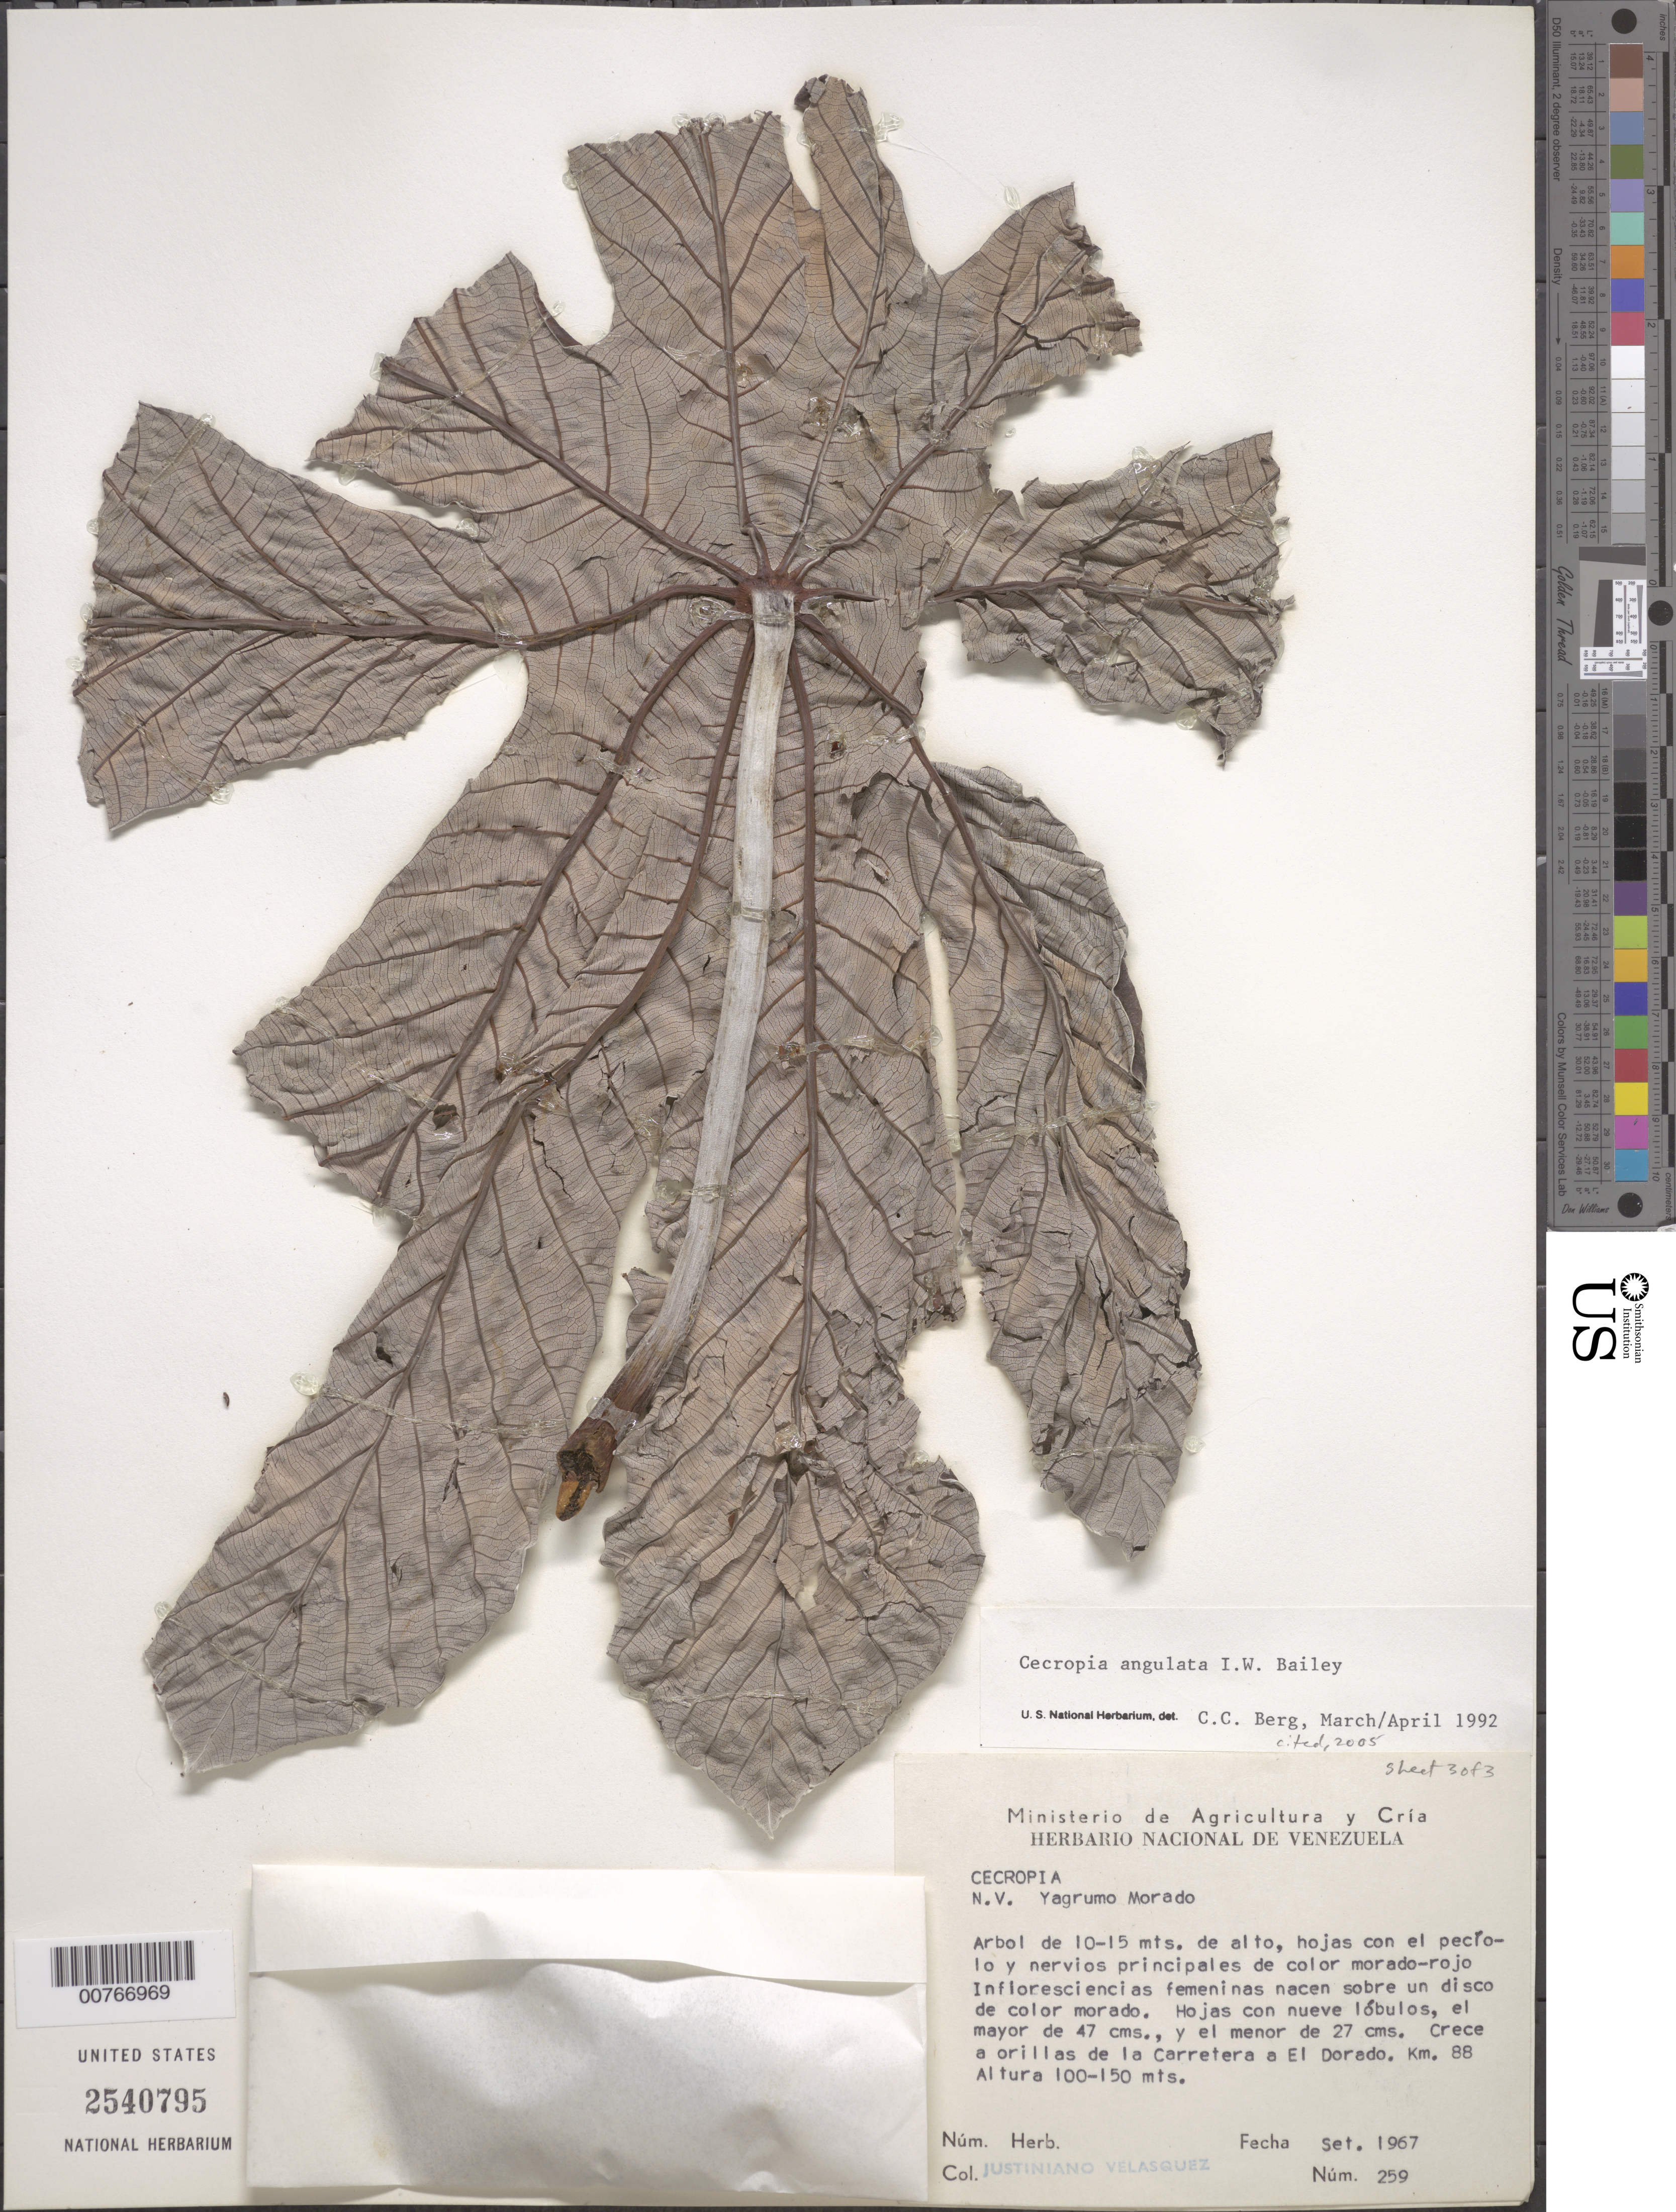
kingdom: Plantae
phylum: Tracheophyta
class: Magnoliopsida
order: Rosales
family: Urticaceae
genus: Cecropia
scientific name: Cecropia angulata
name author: I.W. Bailey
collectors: J. Velasquez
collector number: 259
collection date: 1967-09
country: Venezuela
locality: Crece a orillas de la Carretera a El Dorado. Km. 88.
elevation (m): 100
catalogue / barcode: US 2540795